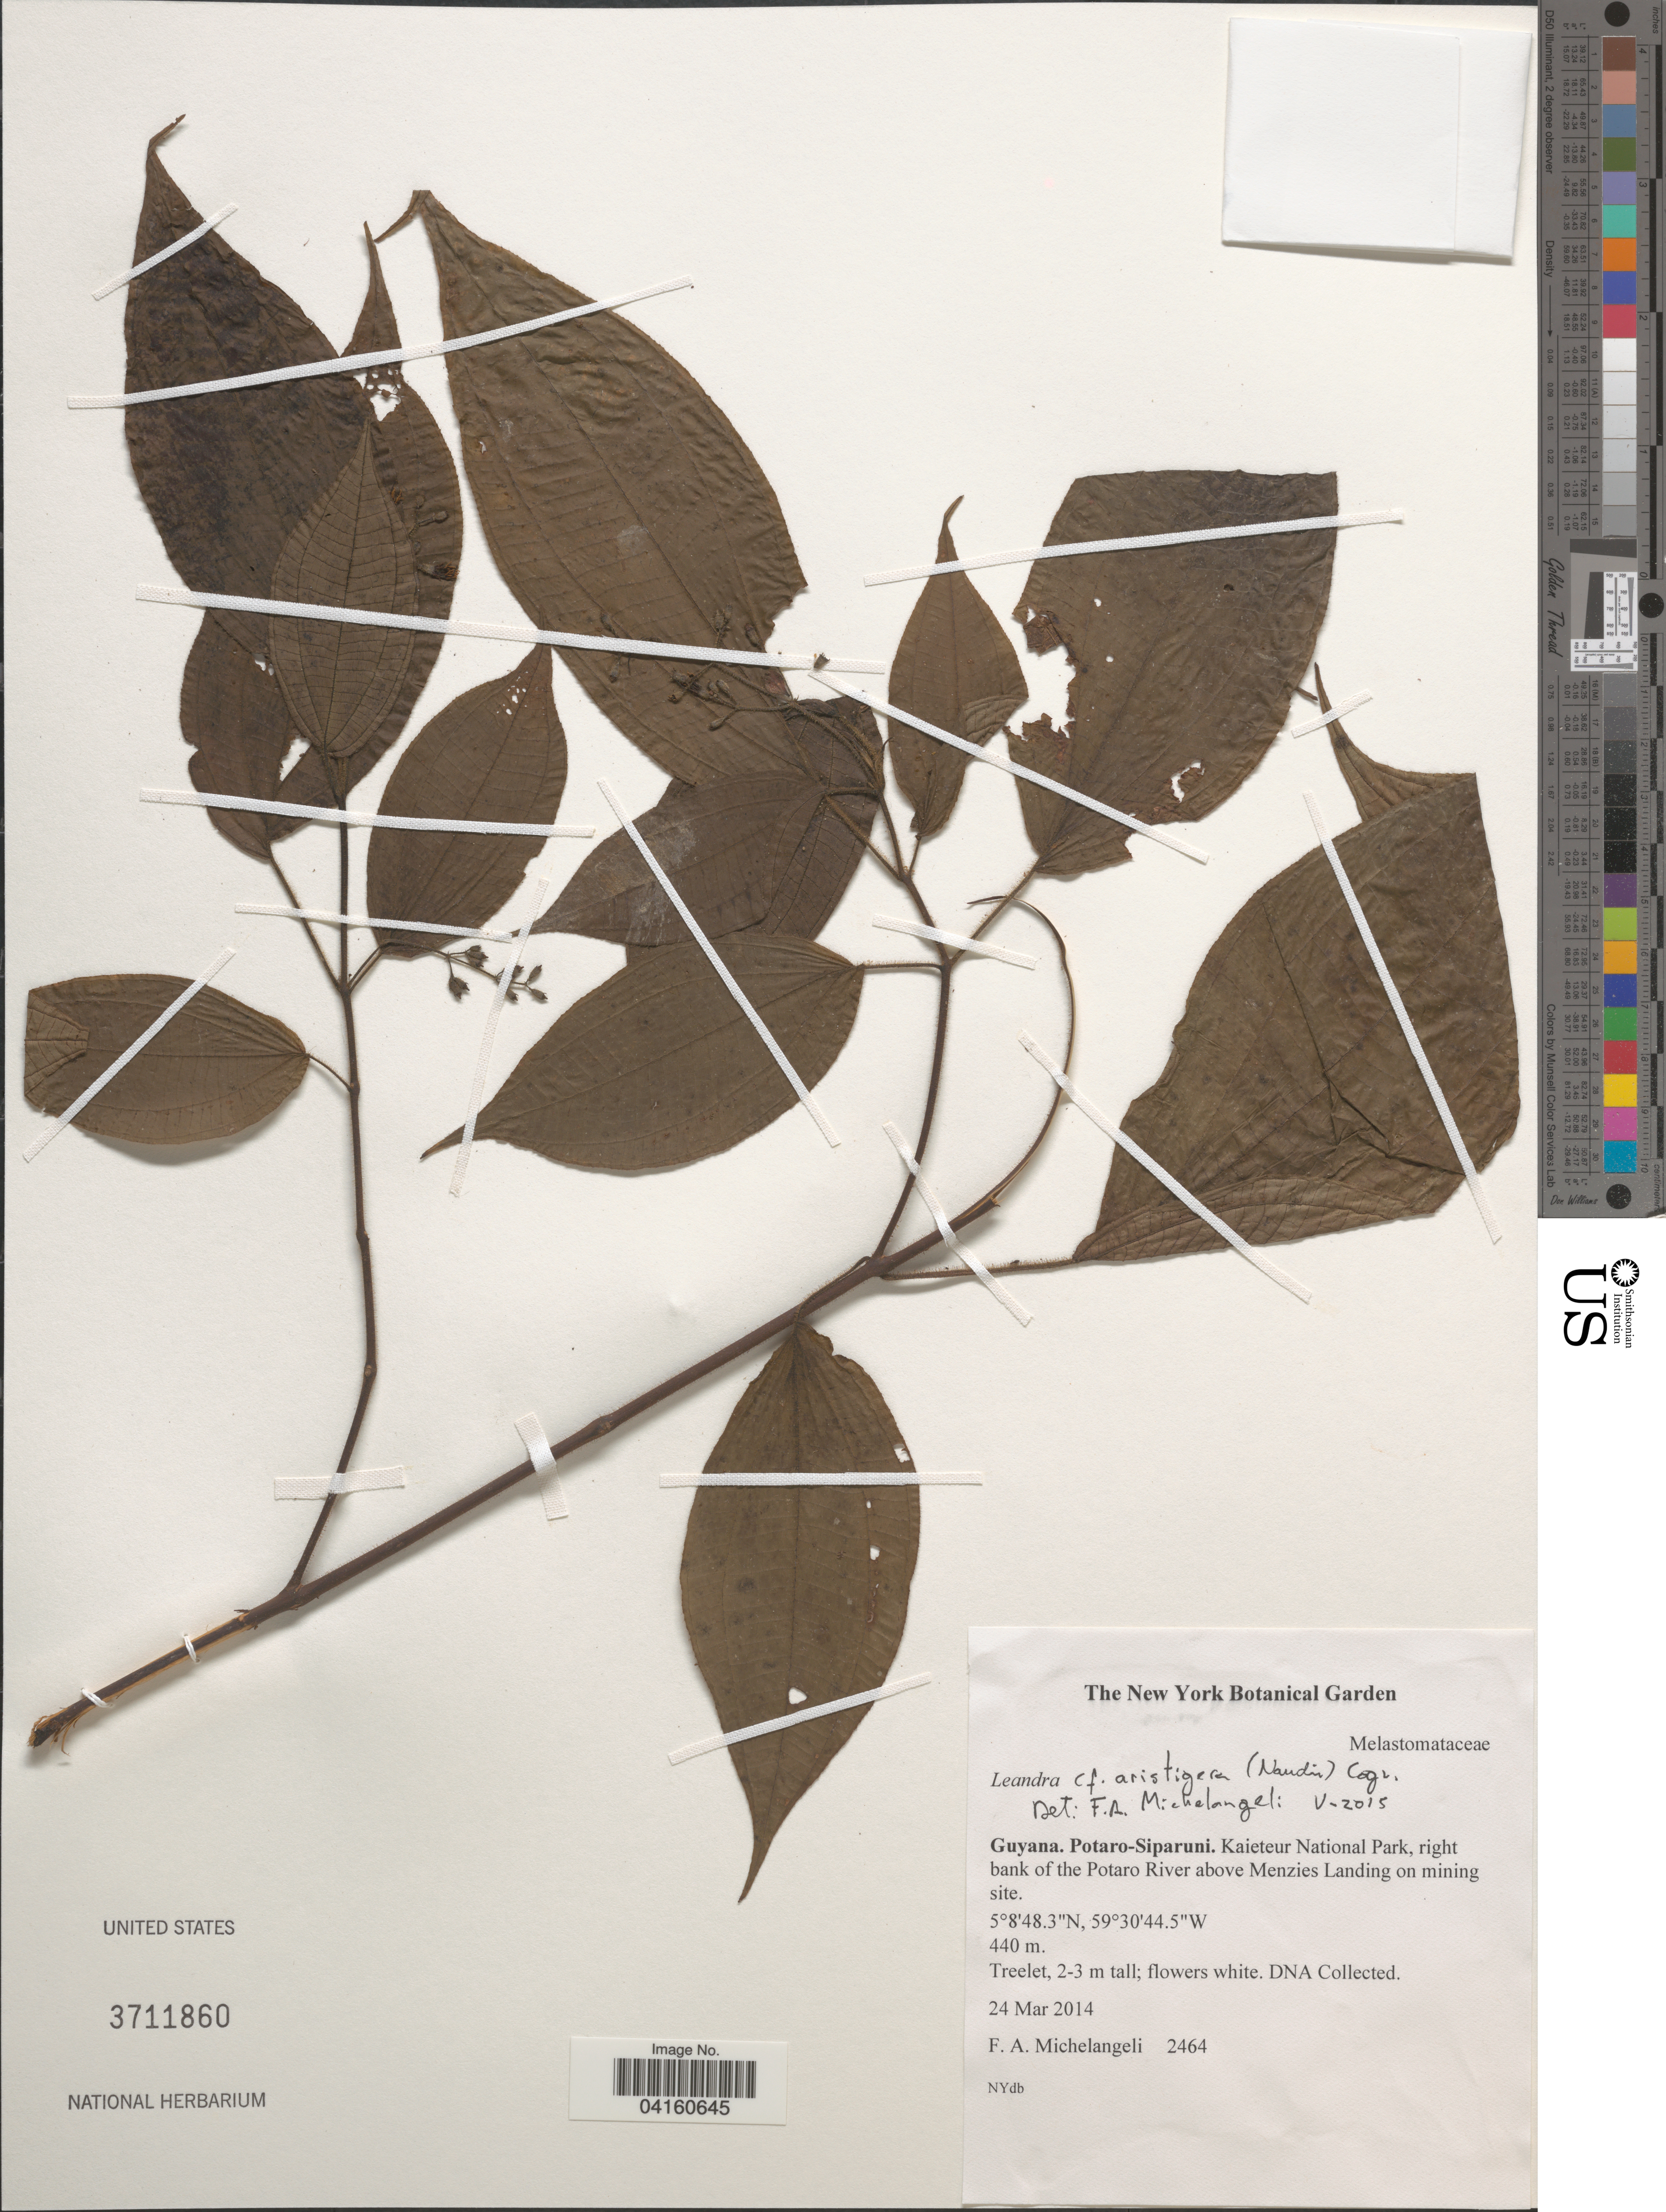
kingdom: Plantae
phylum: Tracheophyta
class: Magnoliopsida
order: Myrtales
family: Melastomataceae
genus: Leandra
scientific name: Leandra aristigera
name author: (Naudin) Cogn.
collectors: F. A. Michelangeli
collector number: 2464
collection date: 2014-03-24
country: Guyana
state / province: Potaro-Siparuni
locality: Kaieteur National Park, right bank of the Potaro River above Menzies Landing on mining site.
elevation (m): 440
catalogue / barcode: US 3711860